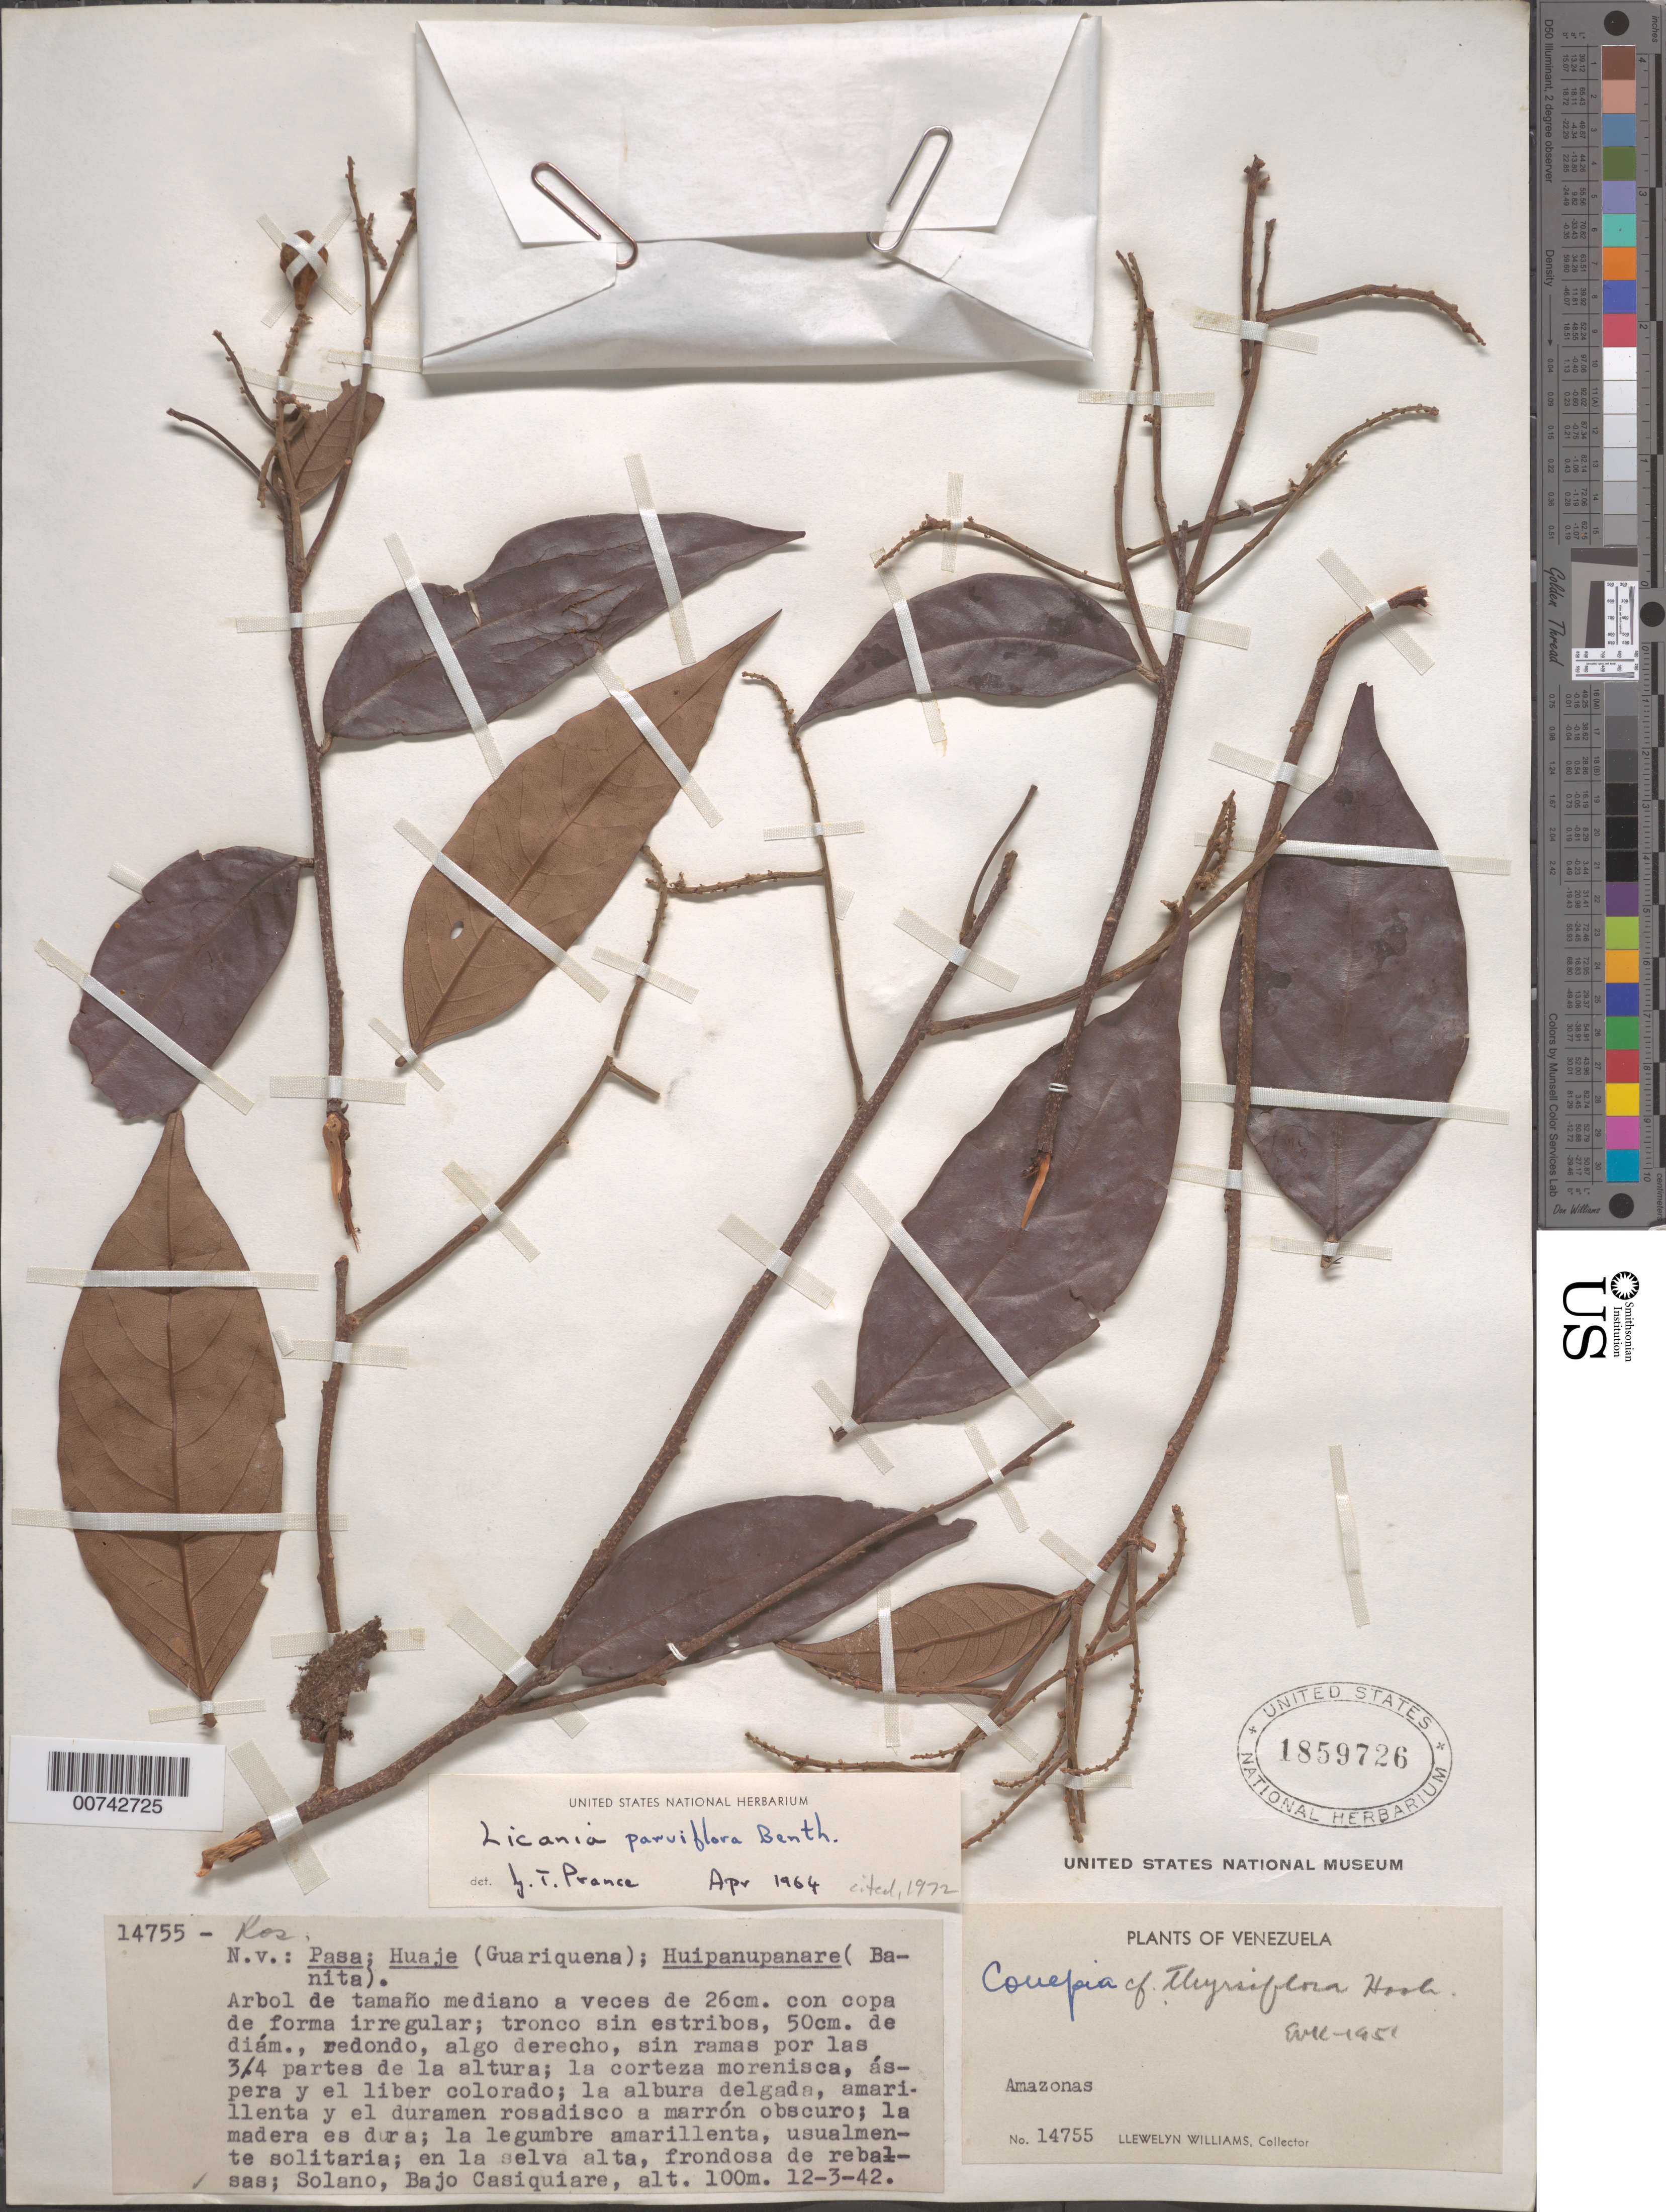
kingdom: Plantae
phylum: Tracheophyta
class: Magnoliopsida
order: Malpighiales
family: Chrysobalanaceae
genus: Licania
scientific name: Licania parviflora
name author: Benth.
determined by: Prance, G. T.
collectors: Ll. Williams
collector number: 14755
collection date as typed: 12-Mar-42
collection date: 1942-03-12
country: Venezuela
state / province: Amazonas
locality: Solano, Bajo Río Casiquiare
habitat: Selva alt, frondosa de rebalsas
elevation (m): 100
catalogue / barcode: US 1859726